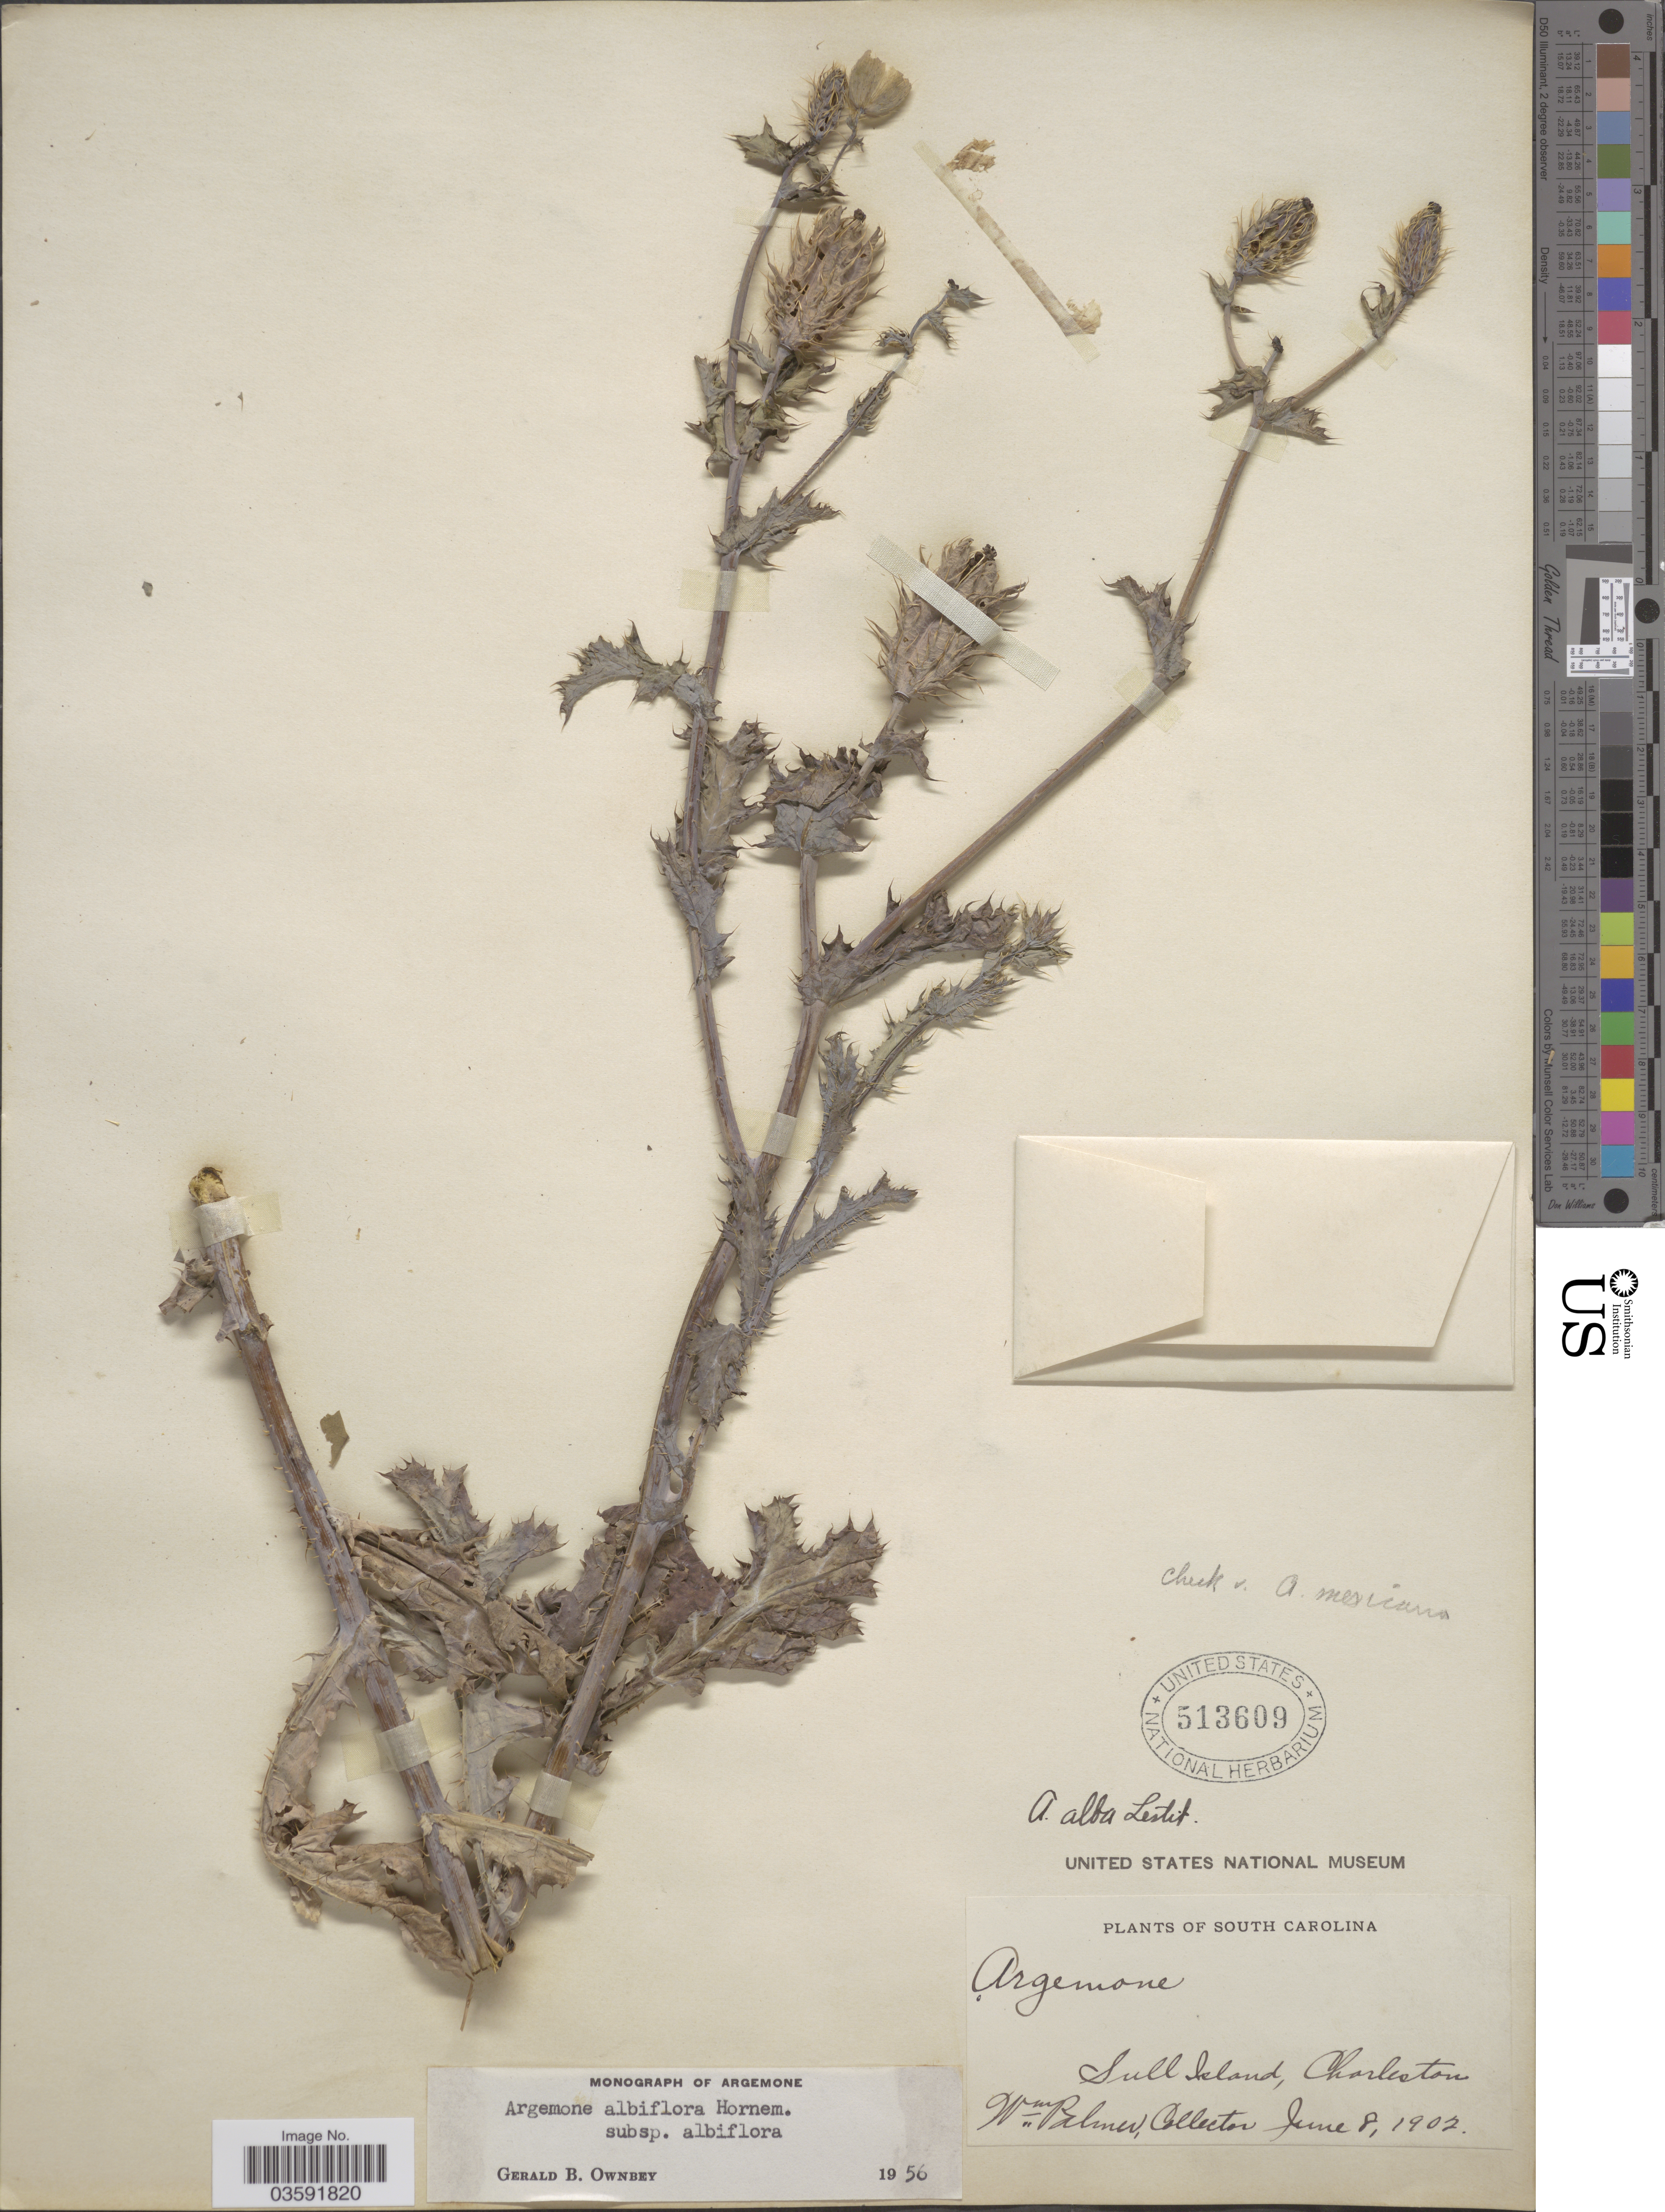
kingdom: Plantae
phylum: Tracheophyta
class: Magnoliopsida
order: Ranunculales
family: Papaveraceae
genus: Argemone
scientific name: Argemone albiflora subsp. albiflora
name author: Hornem.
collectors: W. Palmer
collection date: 1902-06-08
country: United States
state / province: South Carolina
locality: Sull Island, Charleston.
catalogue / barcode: US 513609